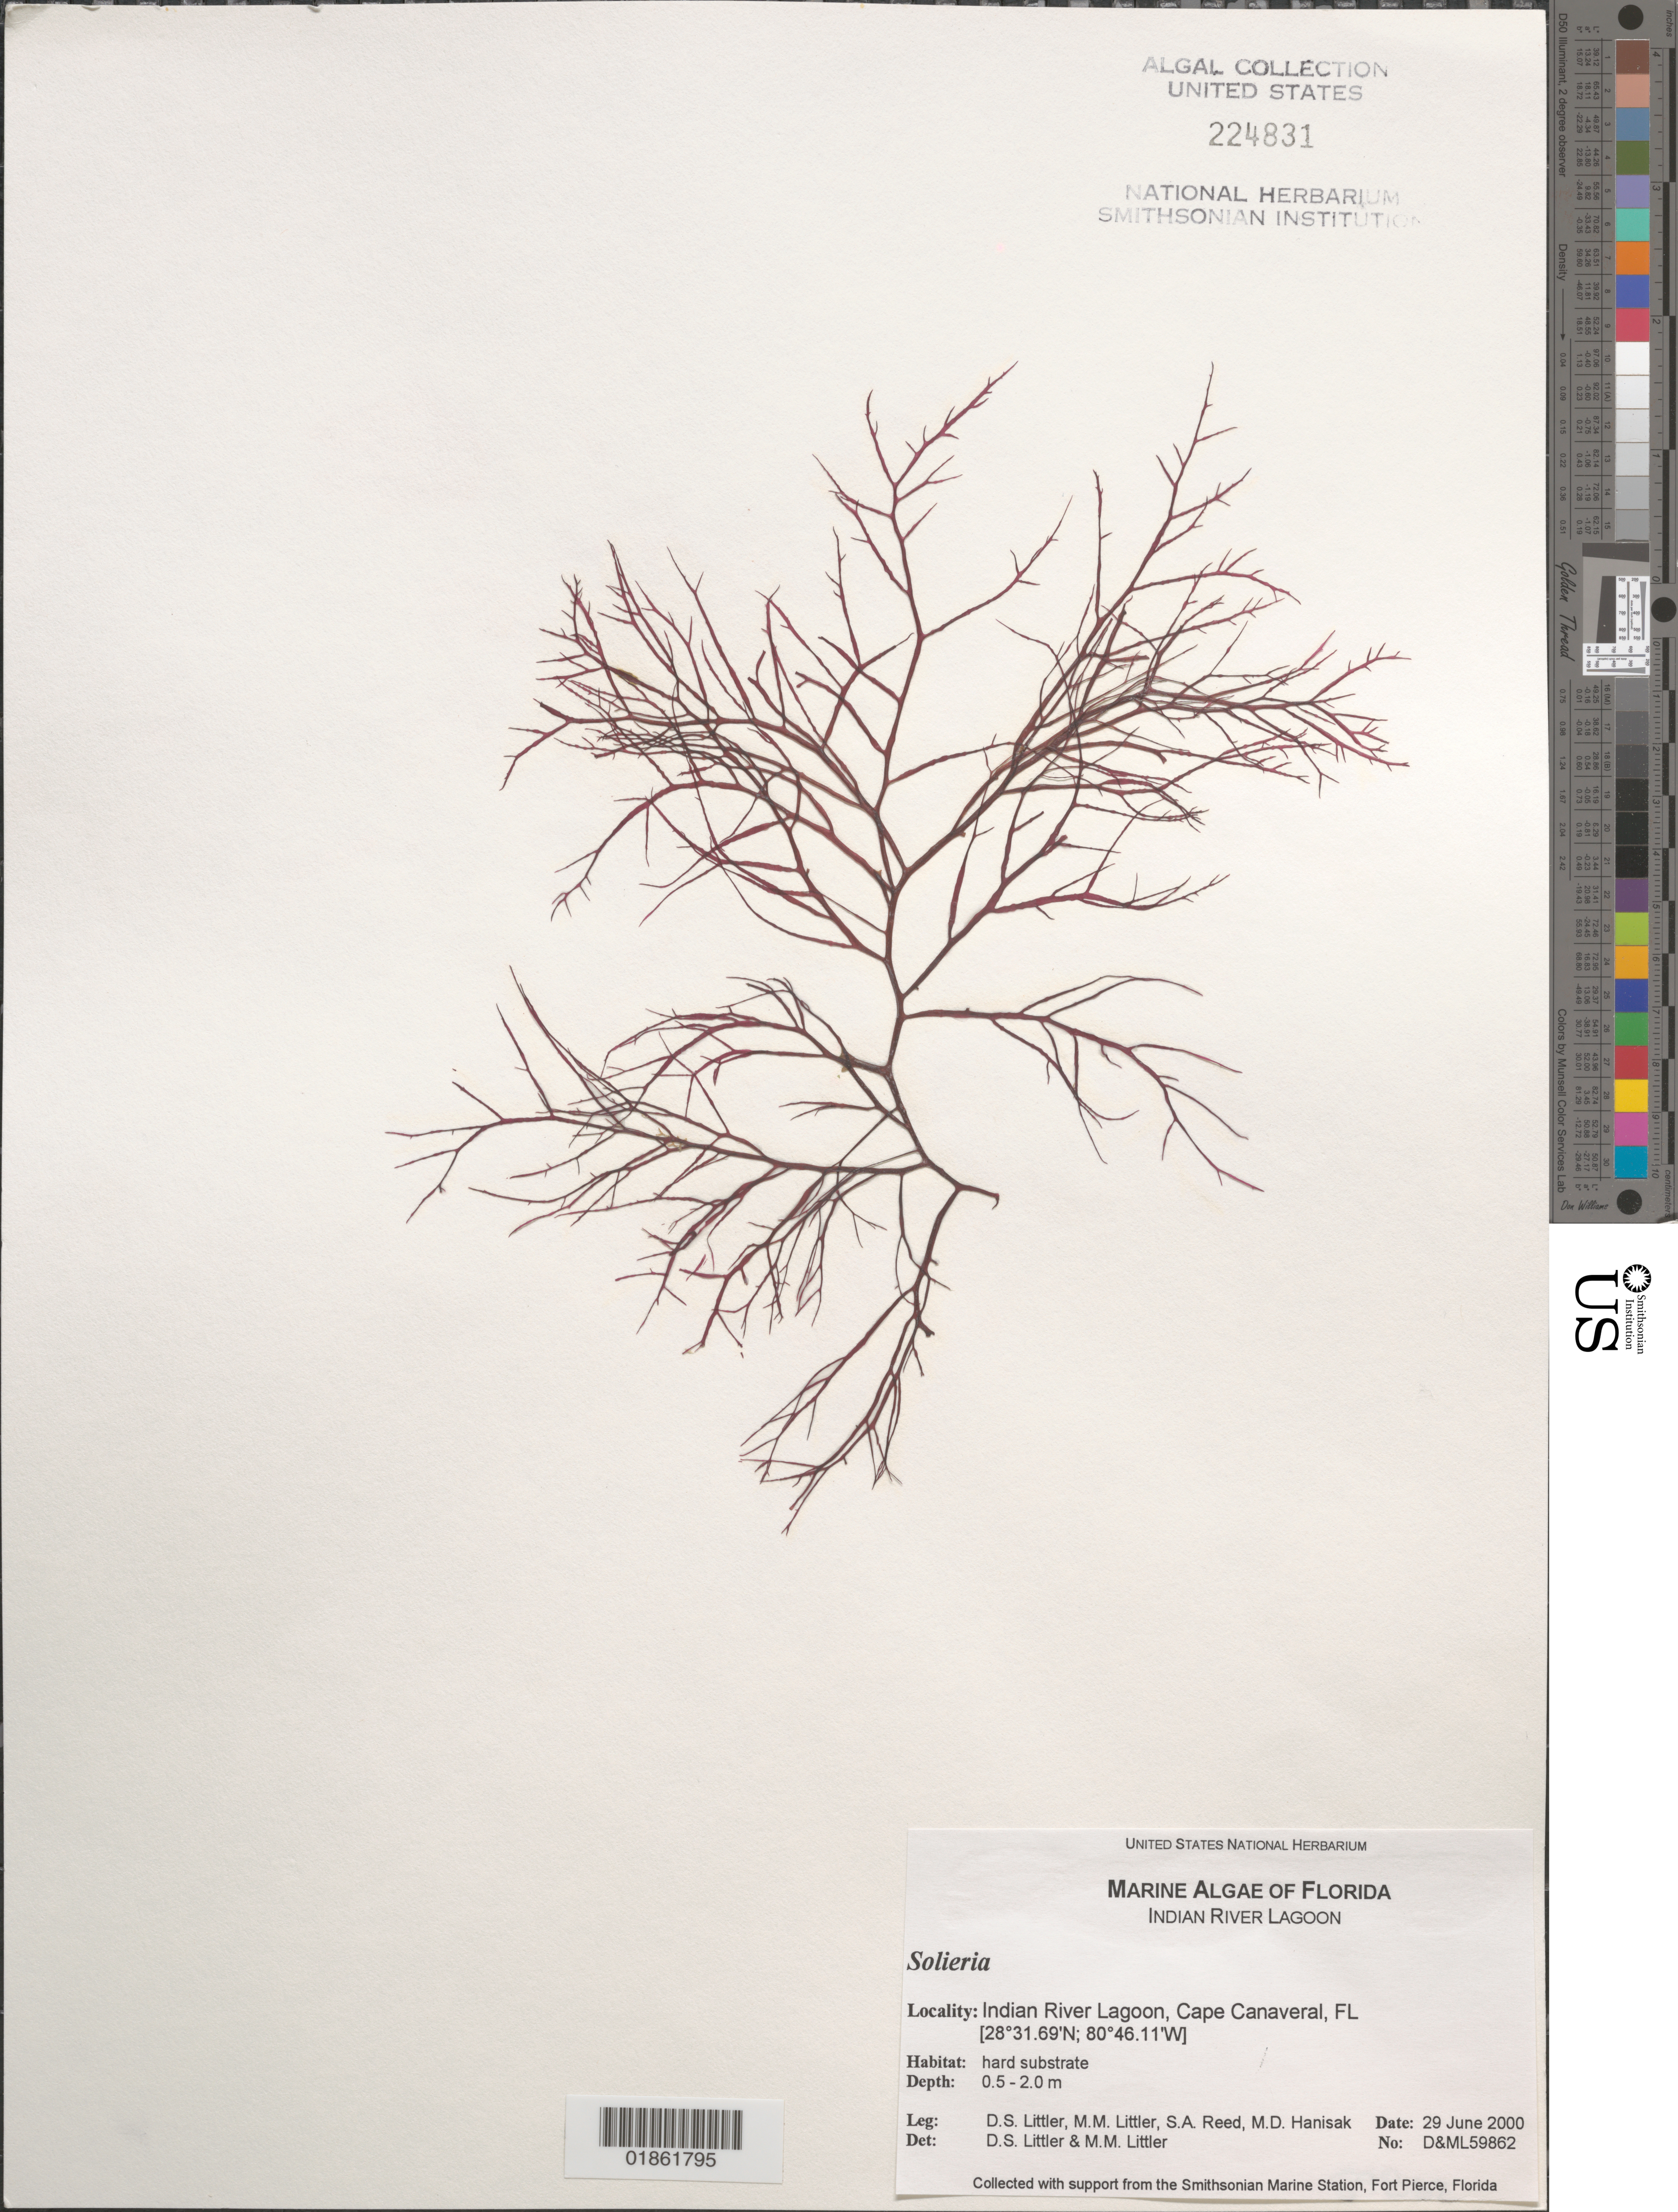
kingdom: Plantae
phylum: Rhodophyta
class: Florideophyceae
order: Gigartinales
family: Solieriaceae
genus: Solieria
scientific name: Solieria sp.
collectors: D. S. Littler & M. M. Littler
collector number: D&ML 59862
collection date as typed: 29 Jun 2000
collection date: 2000-06-29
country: United States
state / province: Florida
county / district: Brevard County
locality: NASA Parkway Bridge, south of Titusville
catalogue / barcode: US 224831